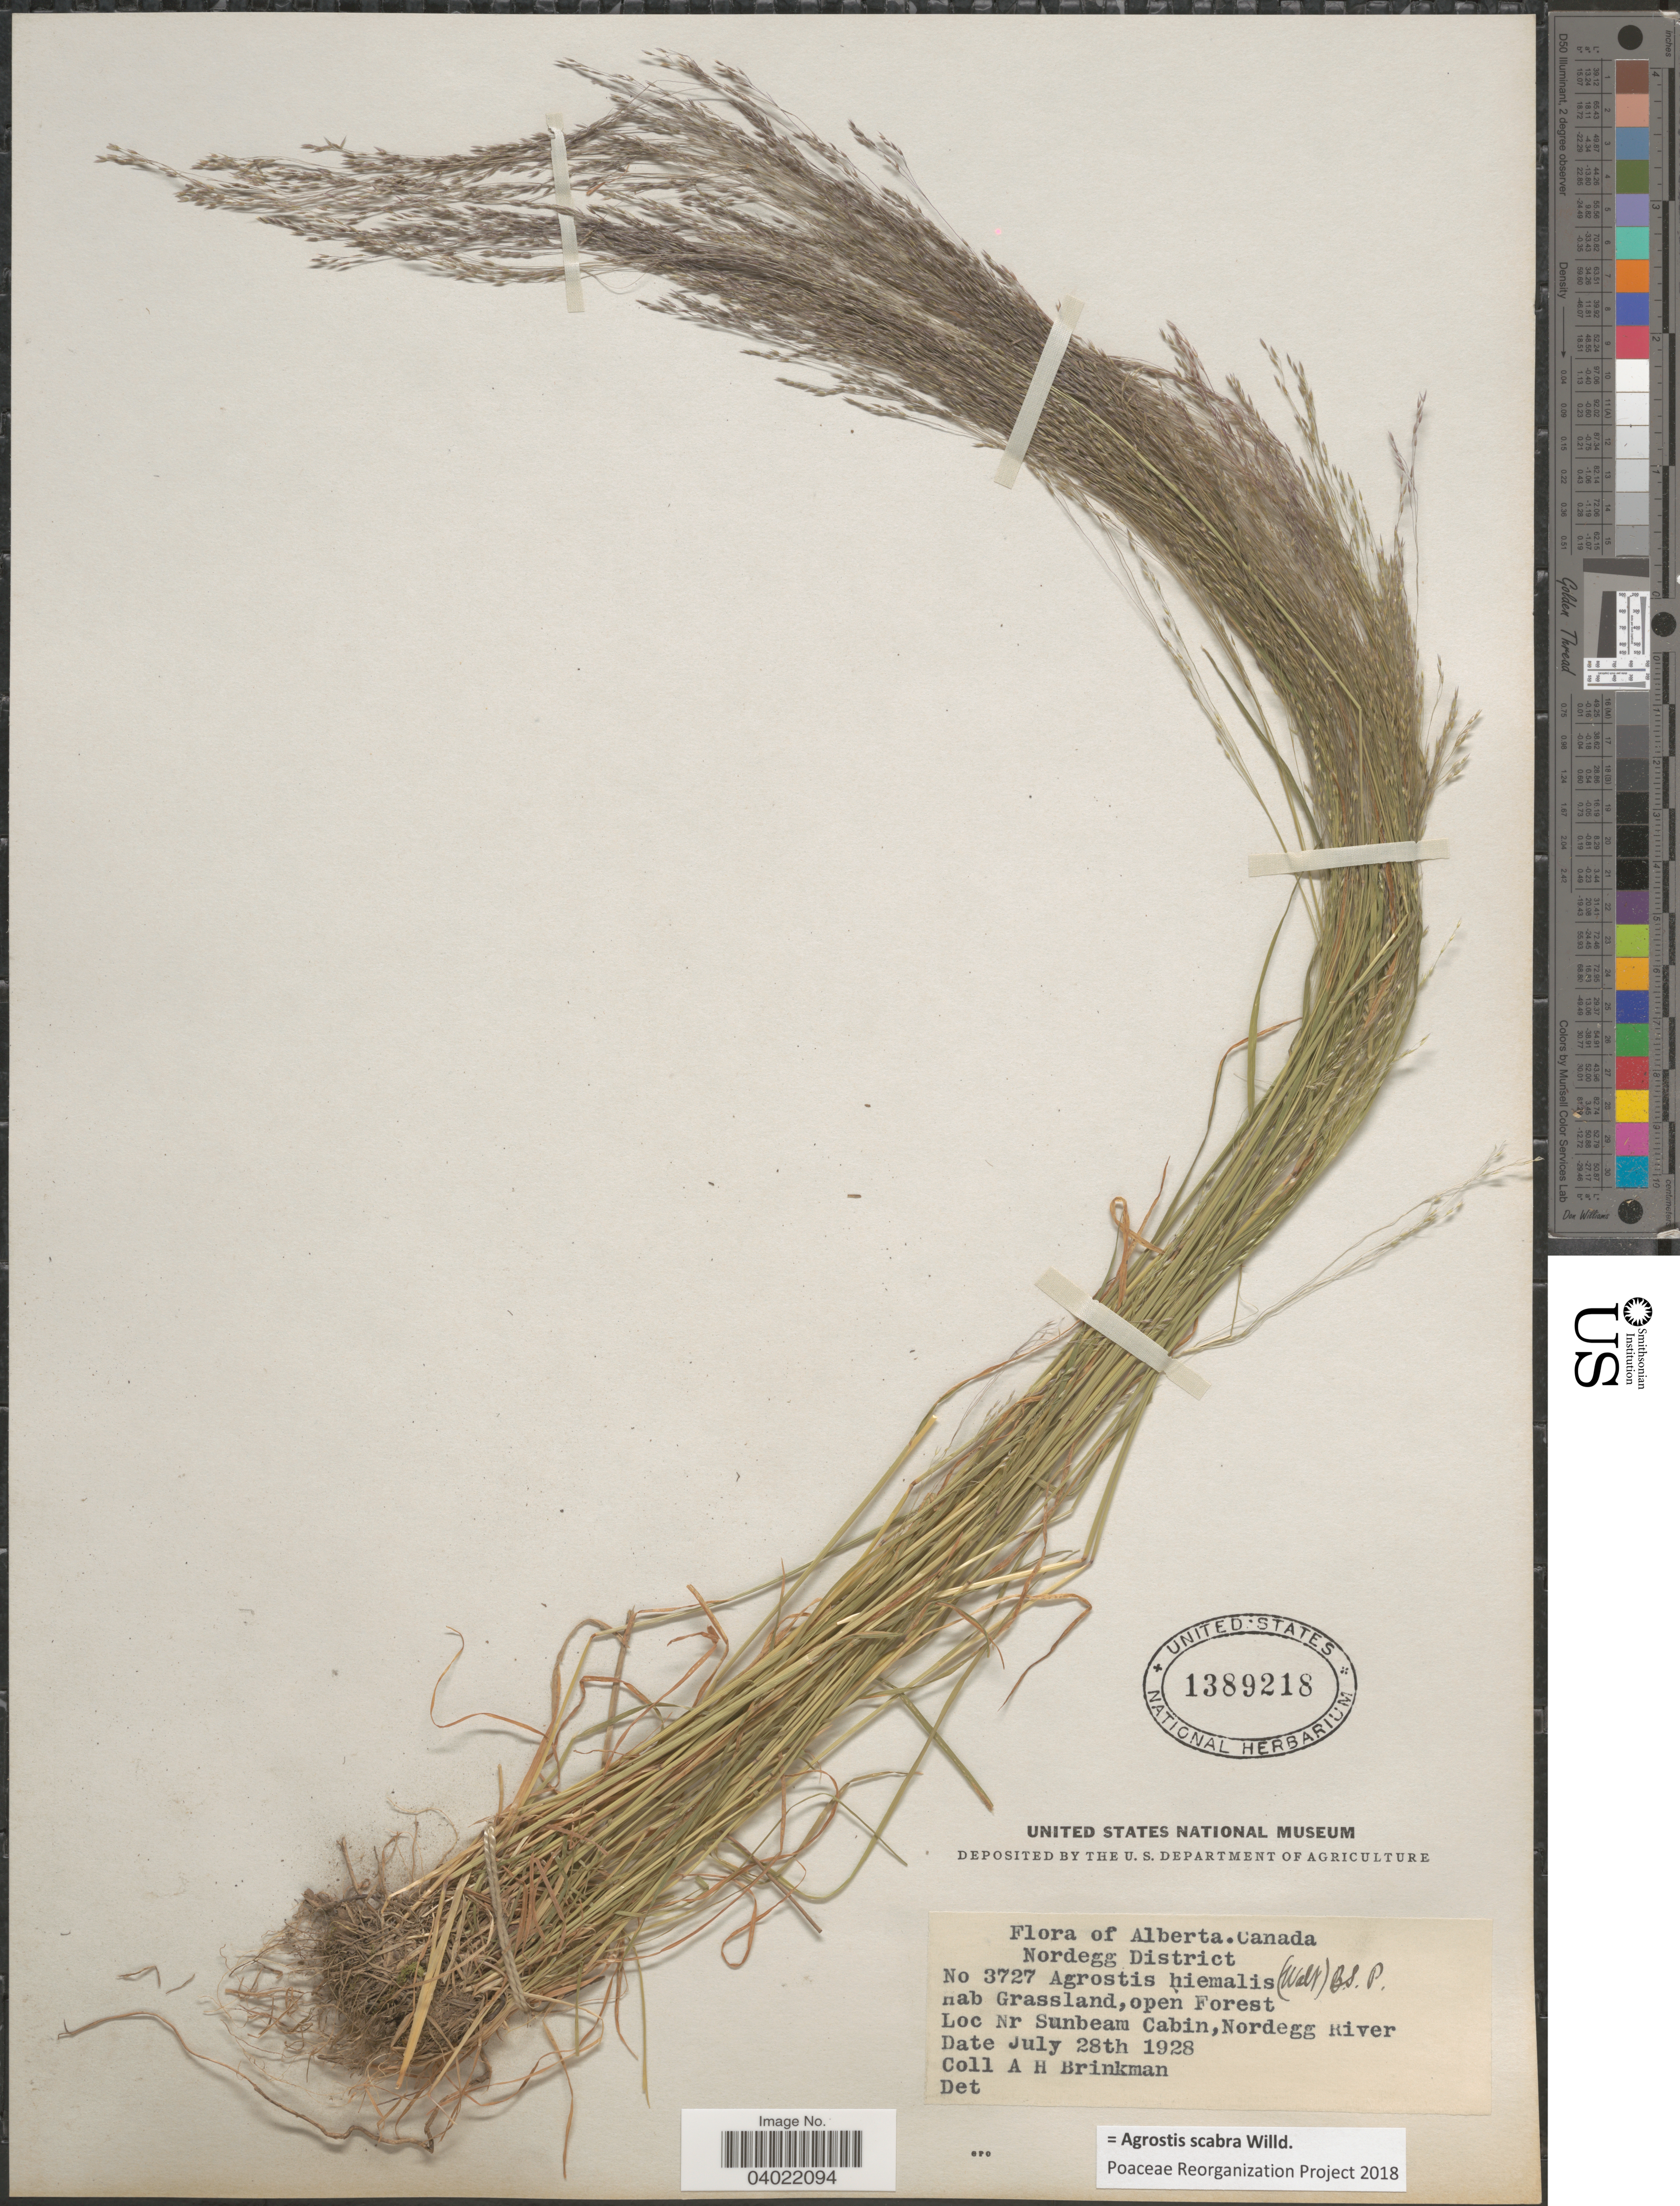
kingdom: Plantae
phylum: Tracheophyta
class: Liliopsida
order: Poales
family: Poaceae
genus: Agrostis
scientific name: Agrostis scabra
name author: Willd.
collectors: A. Brinkman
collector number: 3727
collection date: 1928-07-28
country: Canada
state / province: Alberta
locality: Nordegg District. Nr. Sunbeam Cabin, Nordegg River.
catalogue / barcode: US 1389218